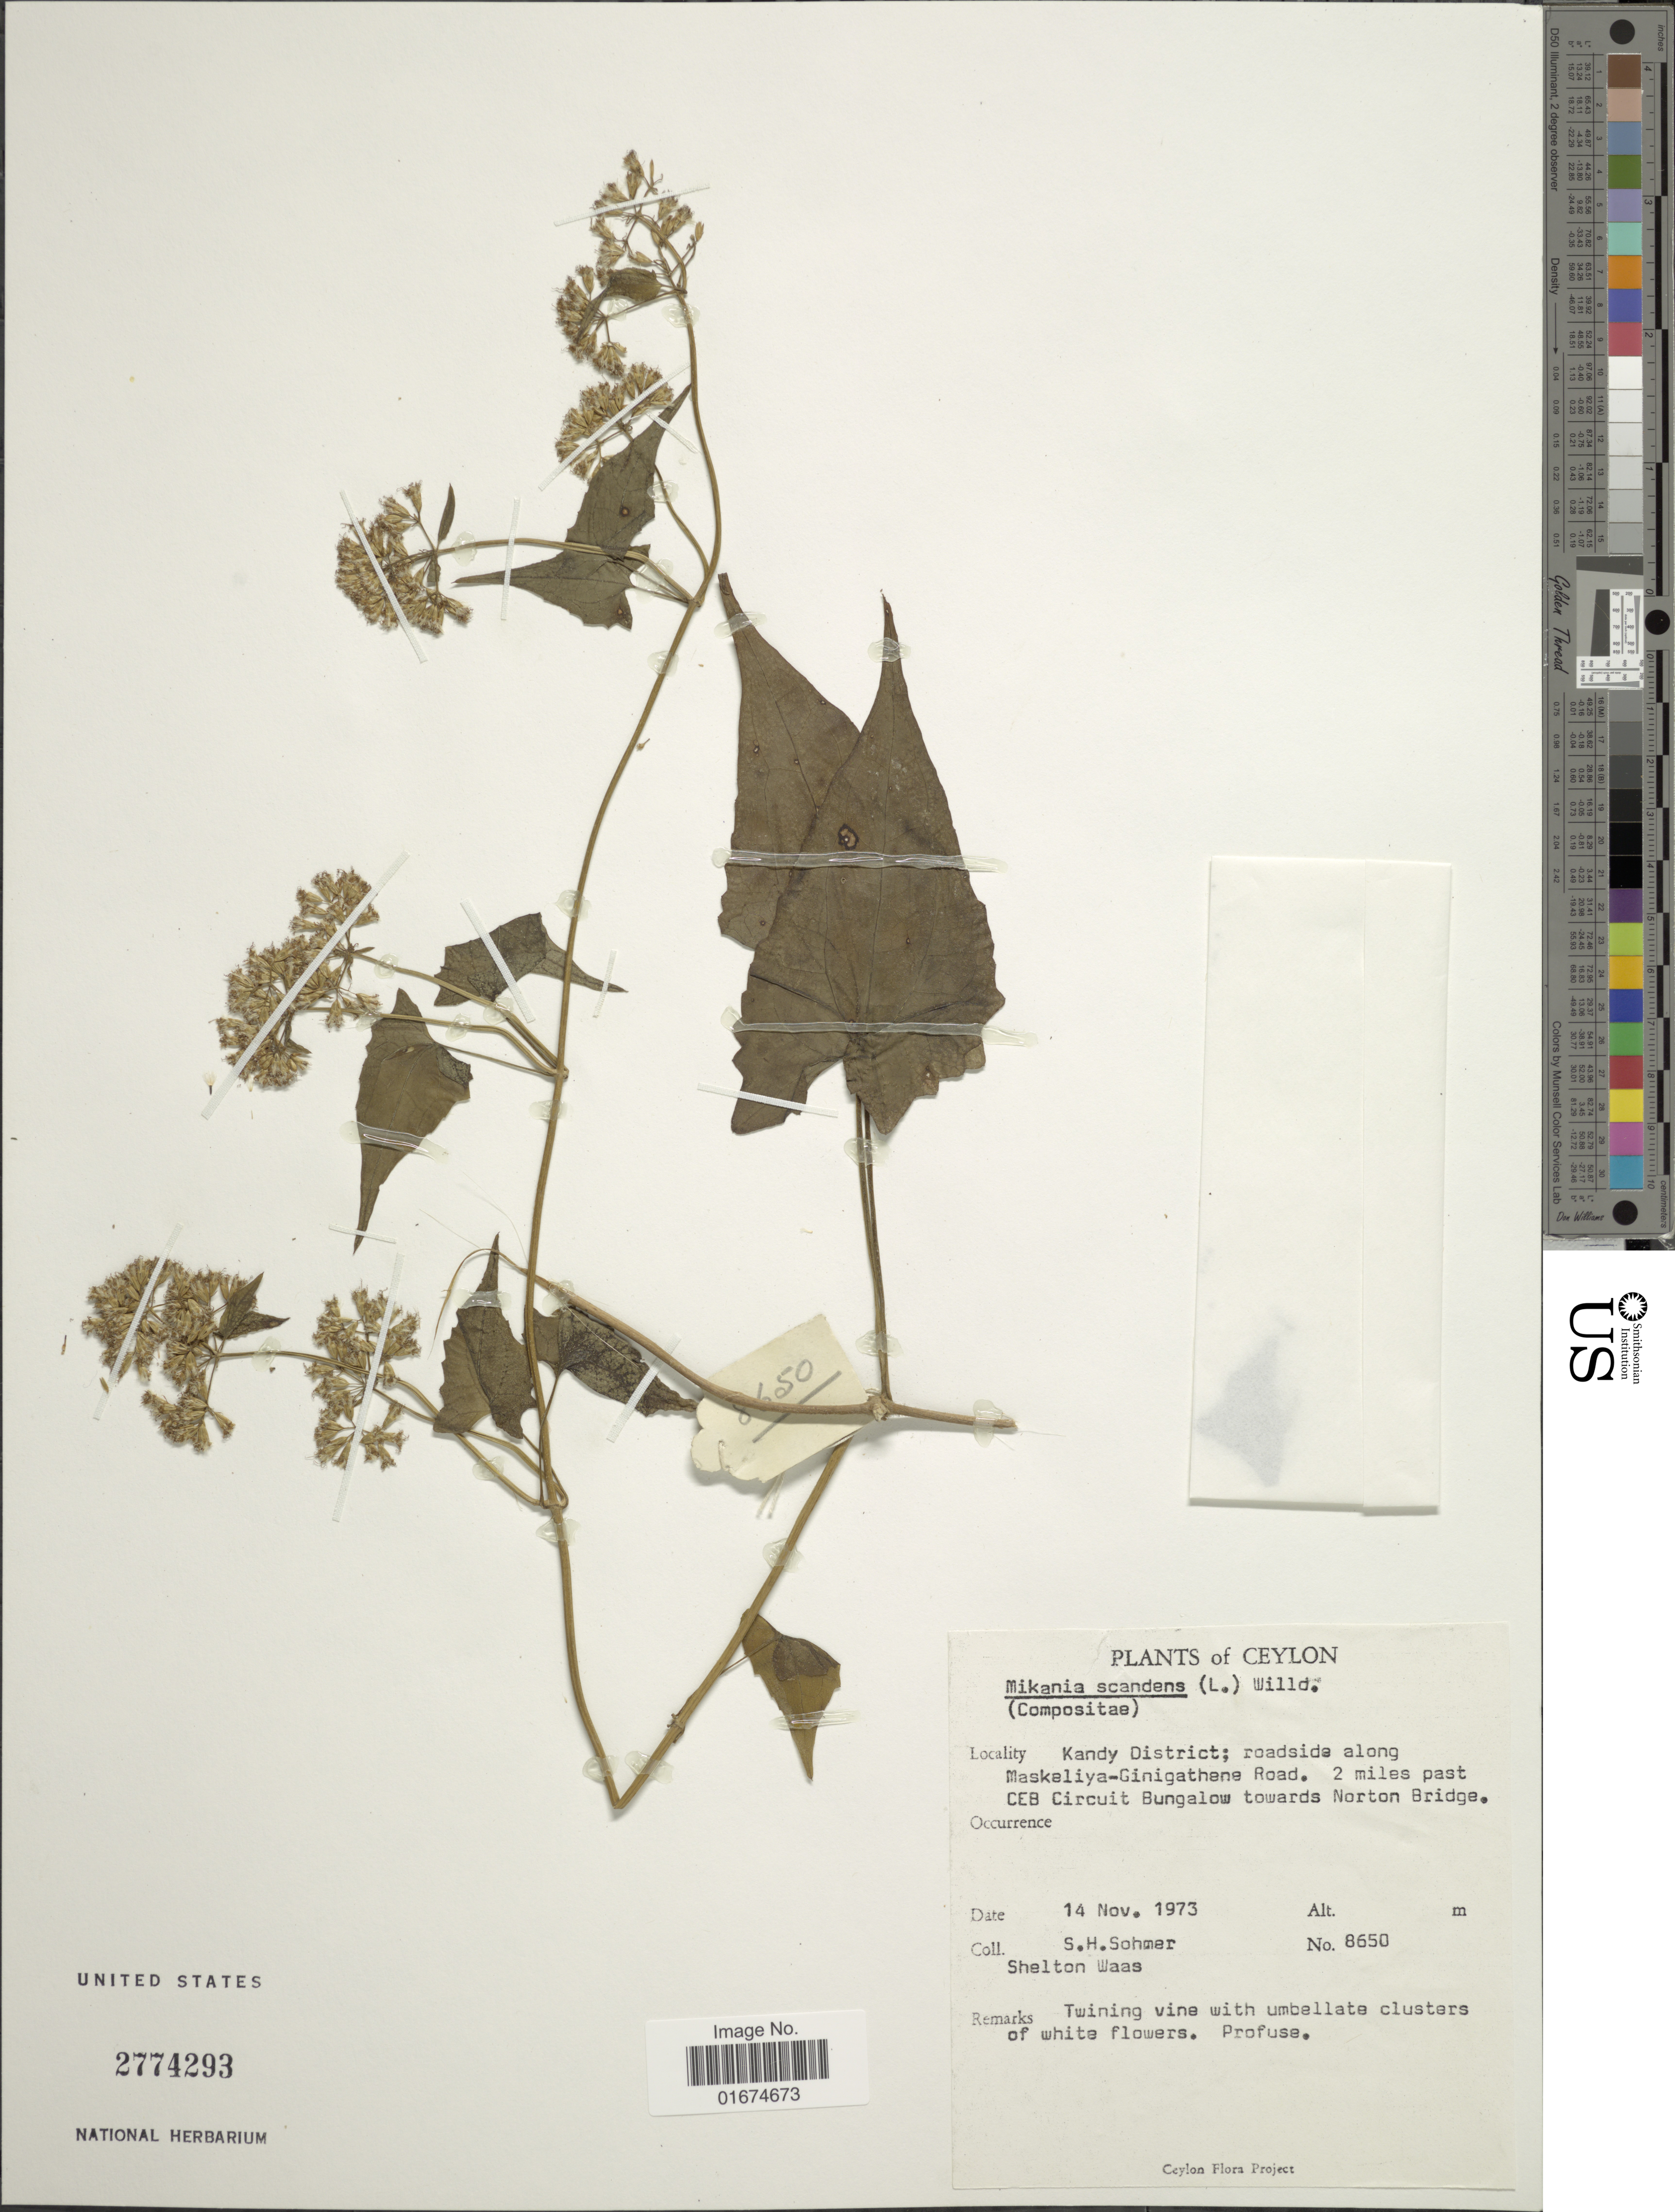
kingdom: Plantae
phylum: Tracheophyta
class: Magnoliopsida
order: Asterales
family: Asteraceae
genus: Mikania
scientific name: Mikania micrantha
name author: Kunth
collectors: S. H. Sohmer & S. Waas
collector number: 8650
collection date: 1973-11-14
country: Sri Lanka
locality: Ceylon, Kandy District; roadside along Maskeliya-Ginigathene Road, 2 miles past CEB Circuit Bungalow towards Norton Bridge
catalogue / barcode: US 2774293